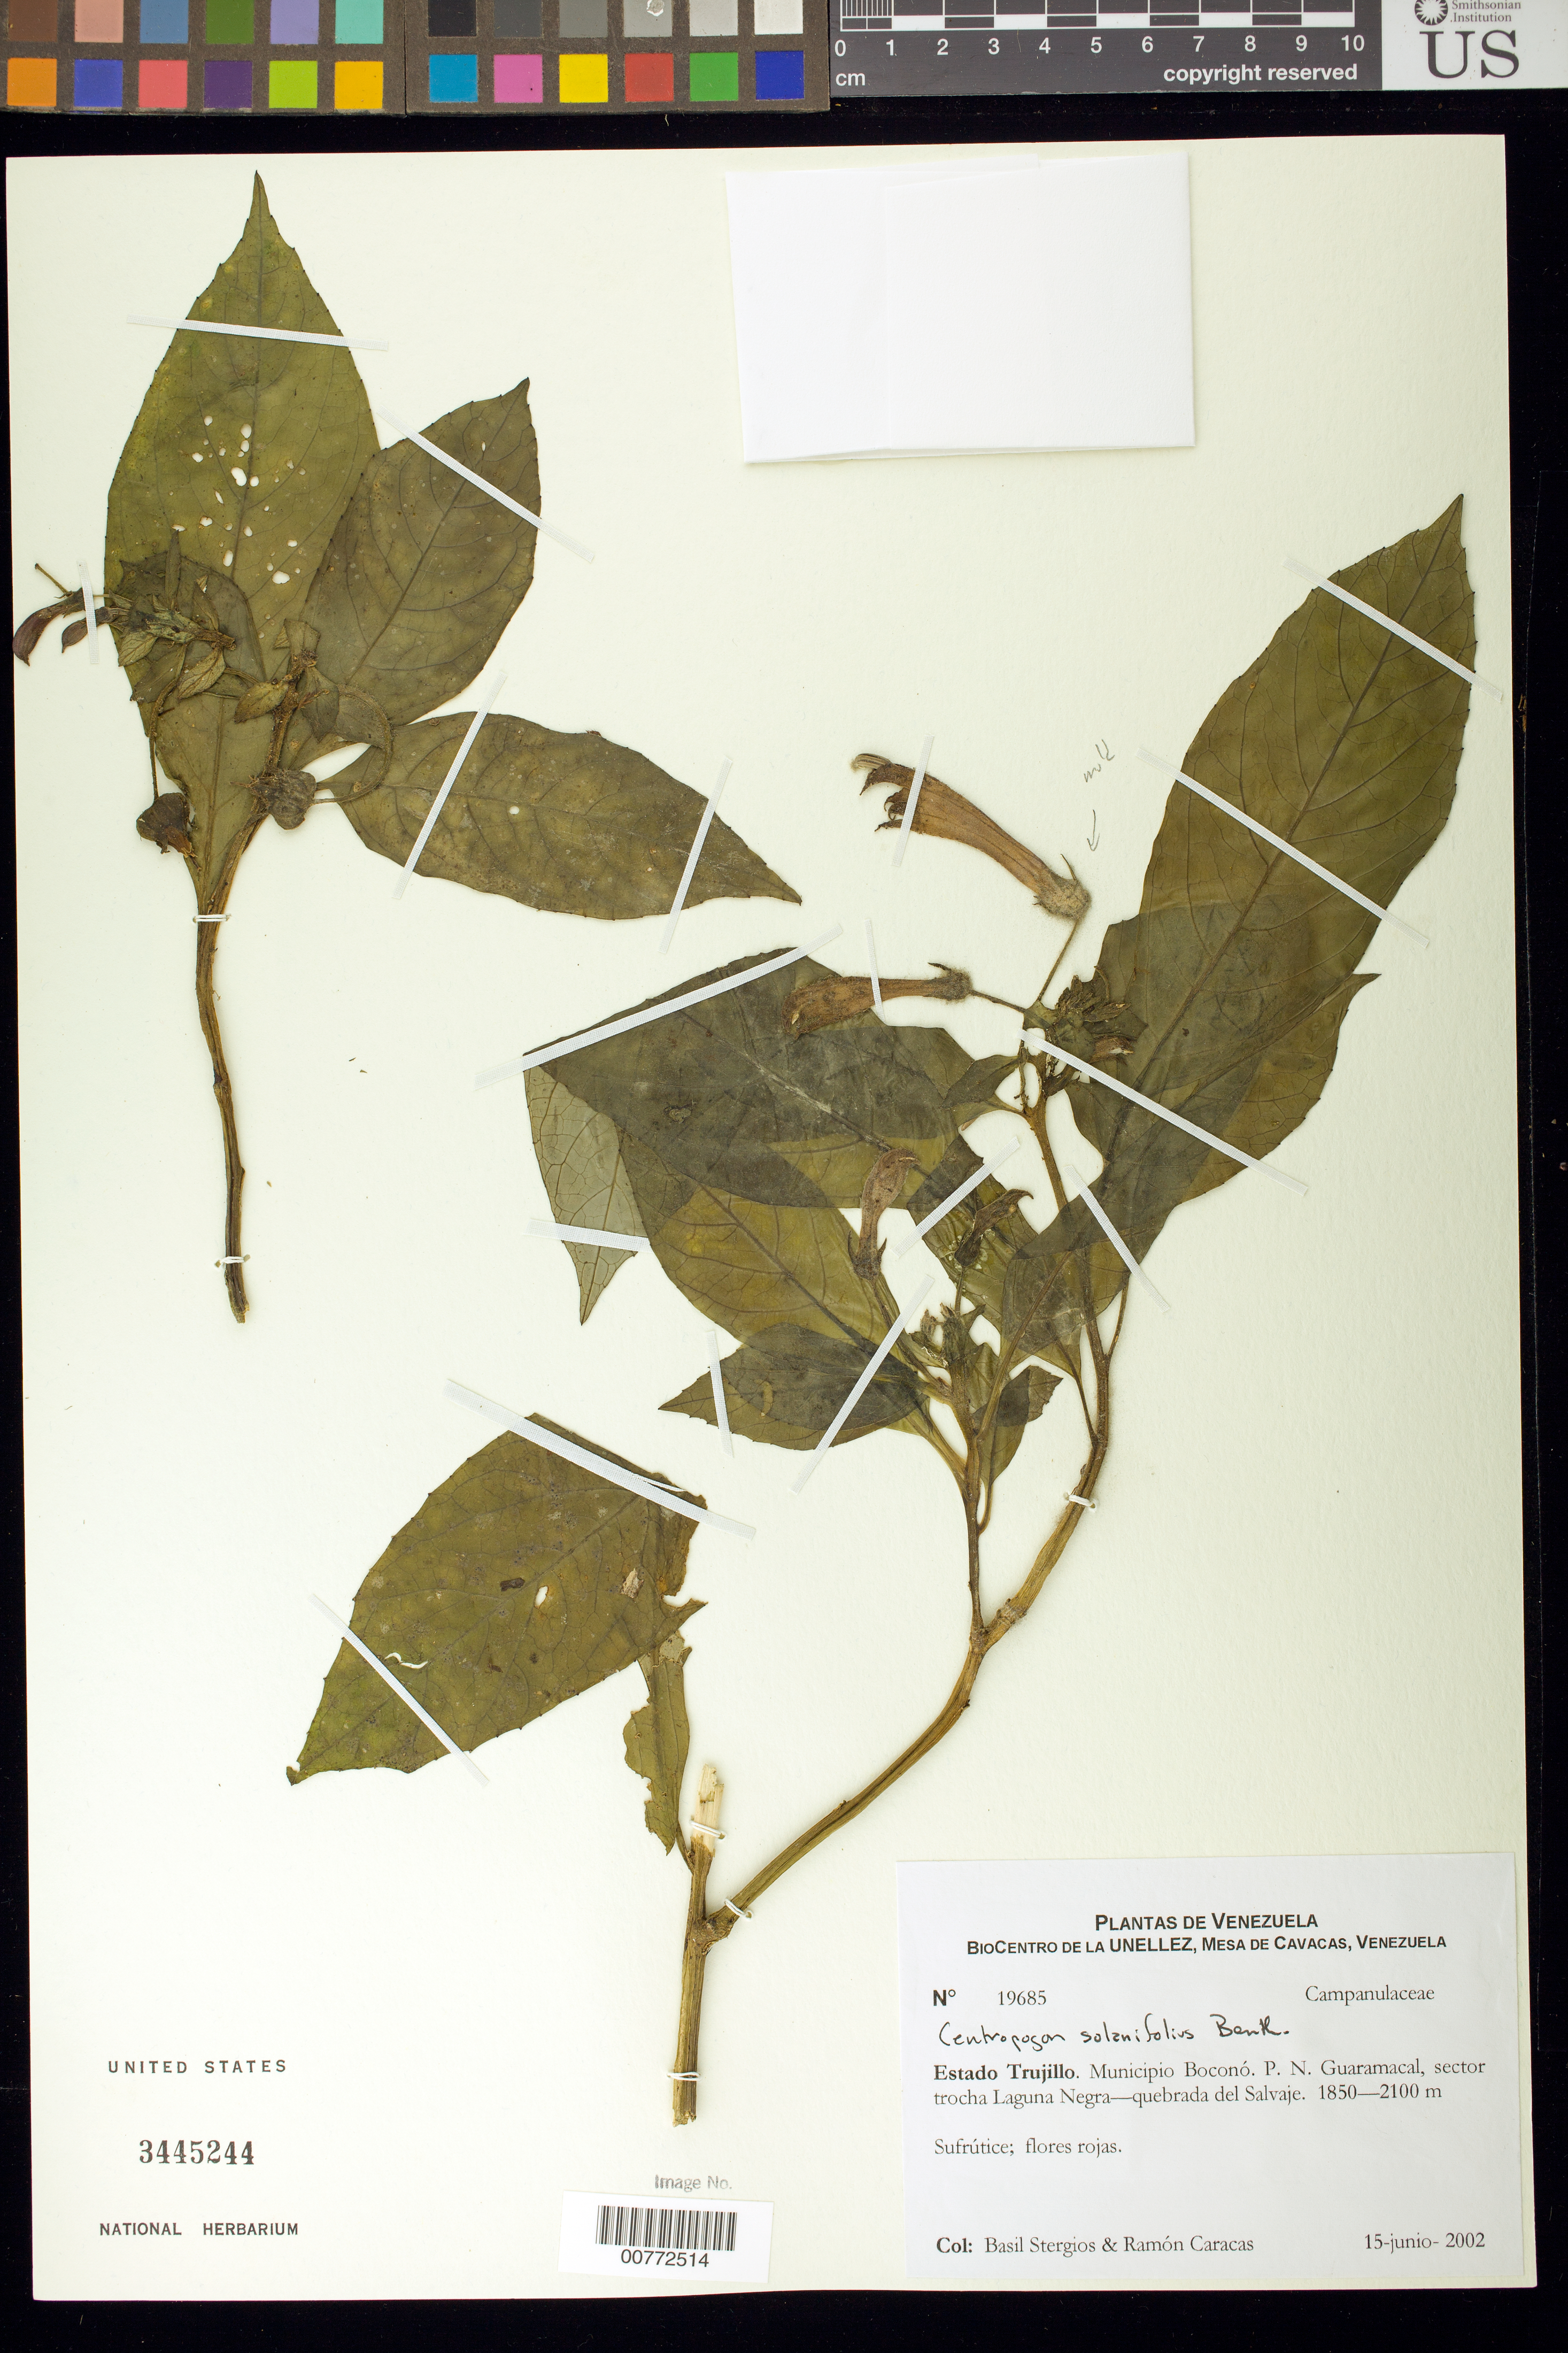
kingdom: Plantae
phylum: Tracheophyta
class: Magnoliopsida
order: Asterales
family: Campanulaceae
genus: Centropogon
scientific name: Centropogon solanifolius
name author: Benth.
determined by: Dorr, L. J., (BOT), Smithsonian Institution - National Museum of Natural History (UNITED STATES)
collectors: B. G. Stergios & R. Caracas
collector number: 19685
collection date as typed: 15 Jun 2002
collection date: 2002-06-15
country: Venezuela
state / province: Trujillo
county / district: Boconó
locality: Parque Nacional Guaramacal, sector quebrada del Salvaje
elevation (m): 1850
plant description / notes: PORT, US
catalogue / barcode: US 3445244